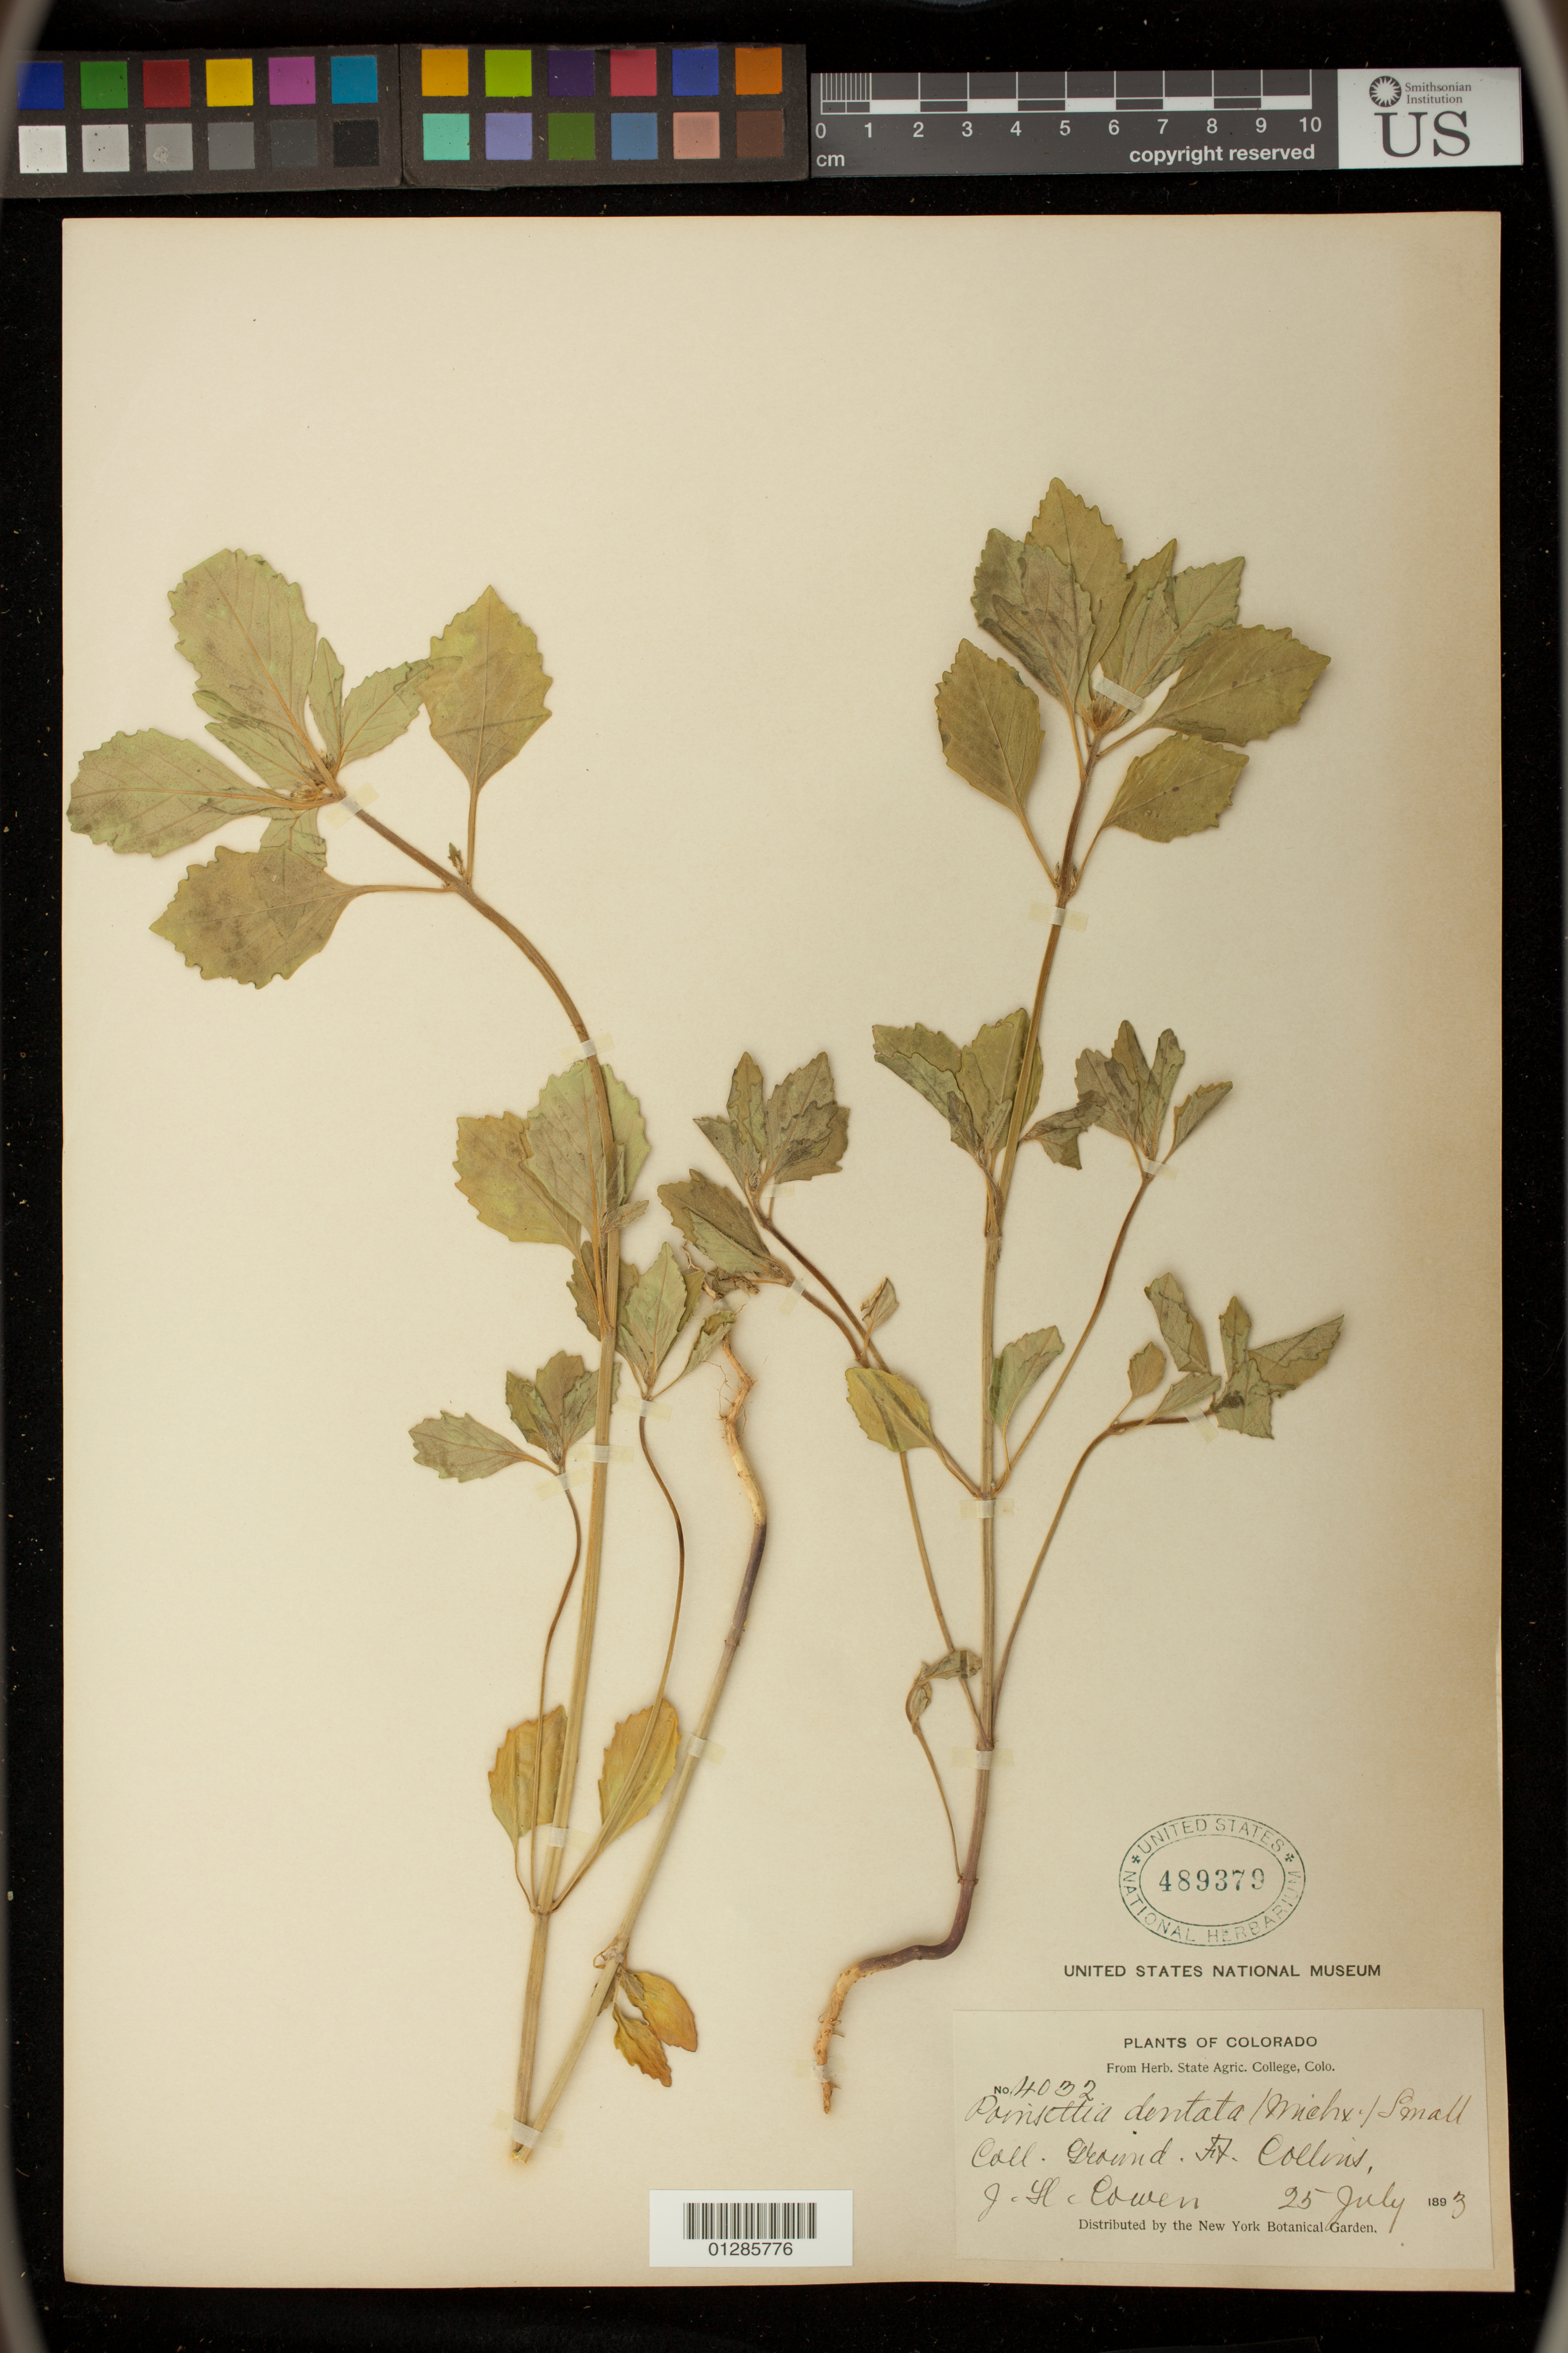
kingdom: Plantae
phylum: Tracheophyta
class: Magnoliopsida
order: Malpighiales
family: Euphorbiaceae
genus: Euphorbia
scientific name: Euphorbia dentata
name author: Michx.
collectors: J. H. Cowen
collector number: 4032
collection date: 1893-07-25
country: United States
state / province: Colorado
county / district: Larimer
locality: Ft. Collins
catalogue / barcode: US 489379